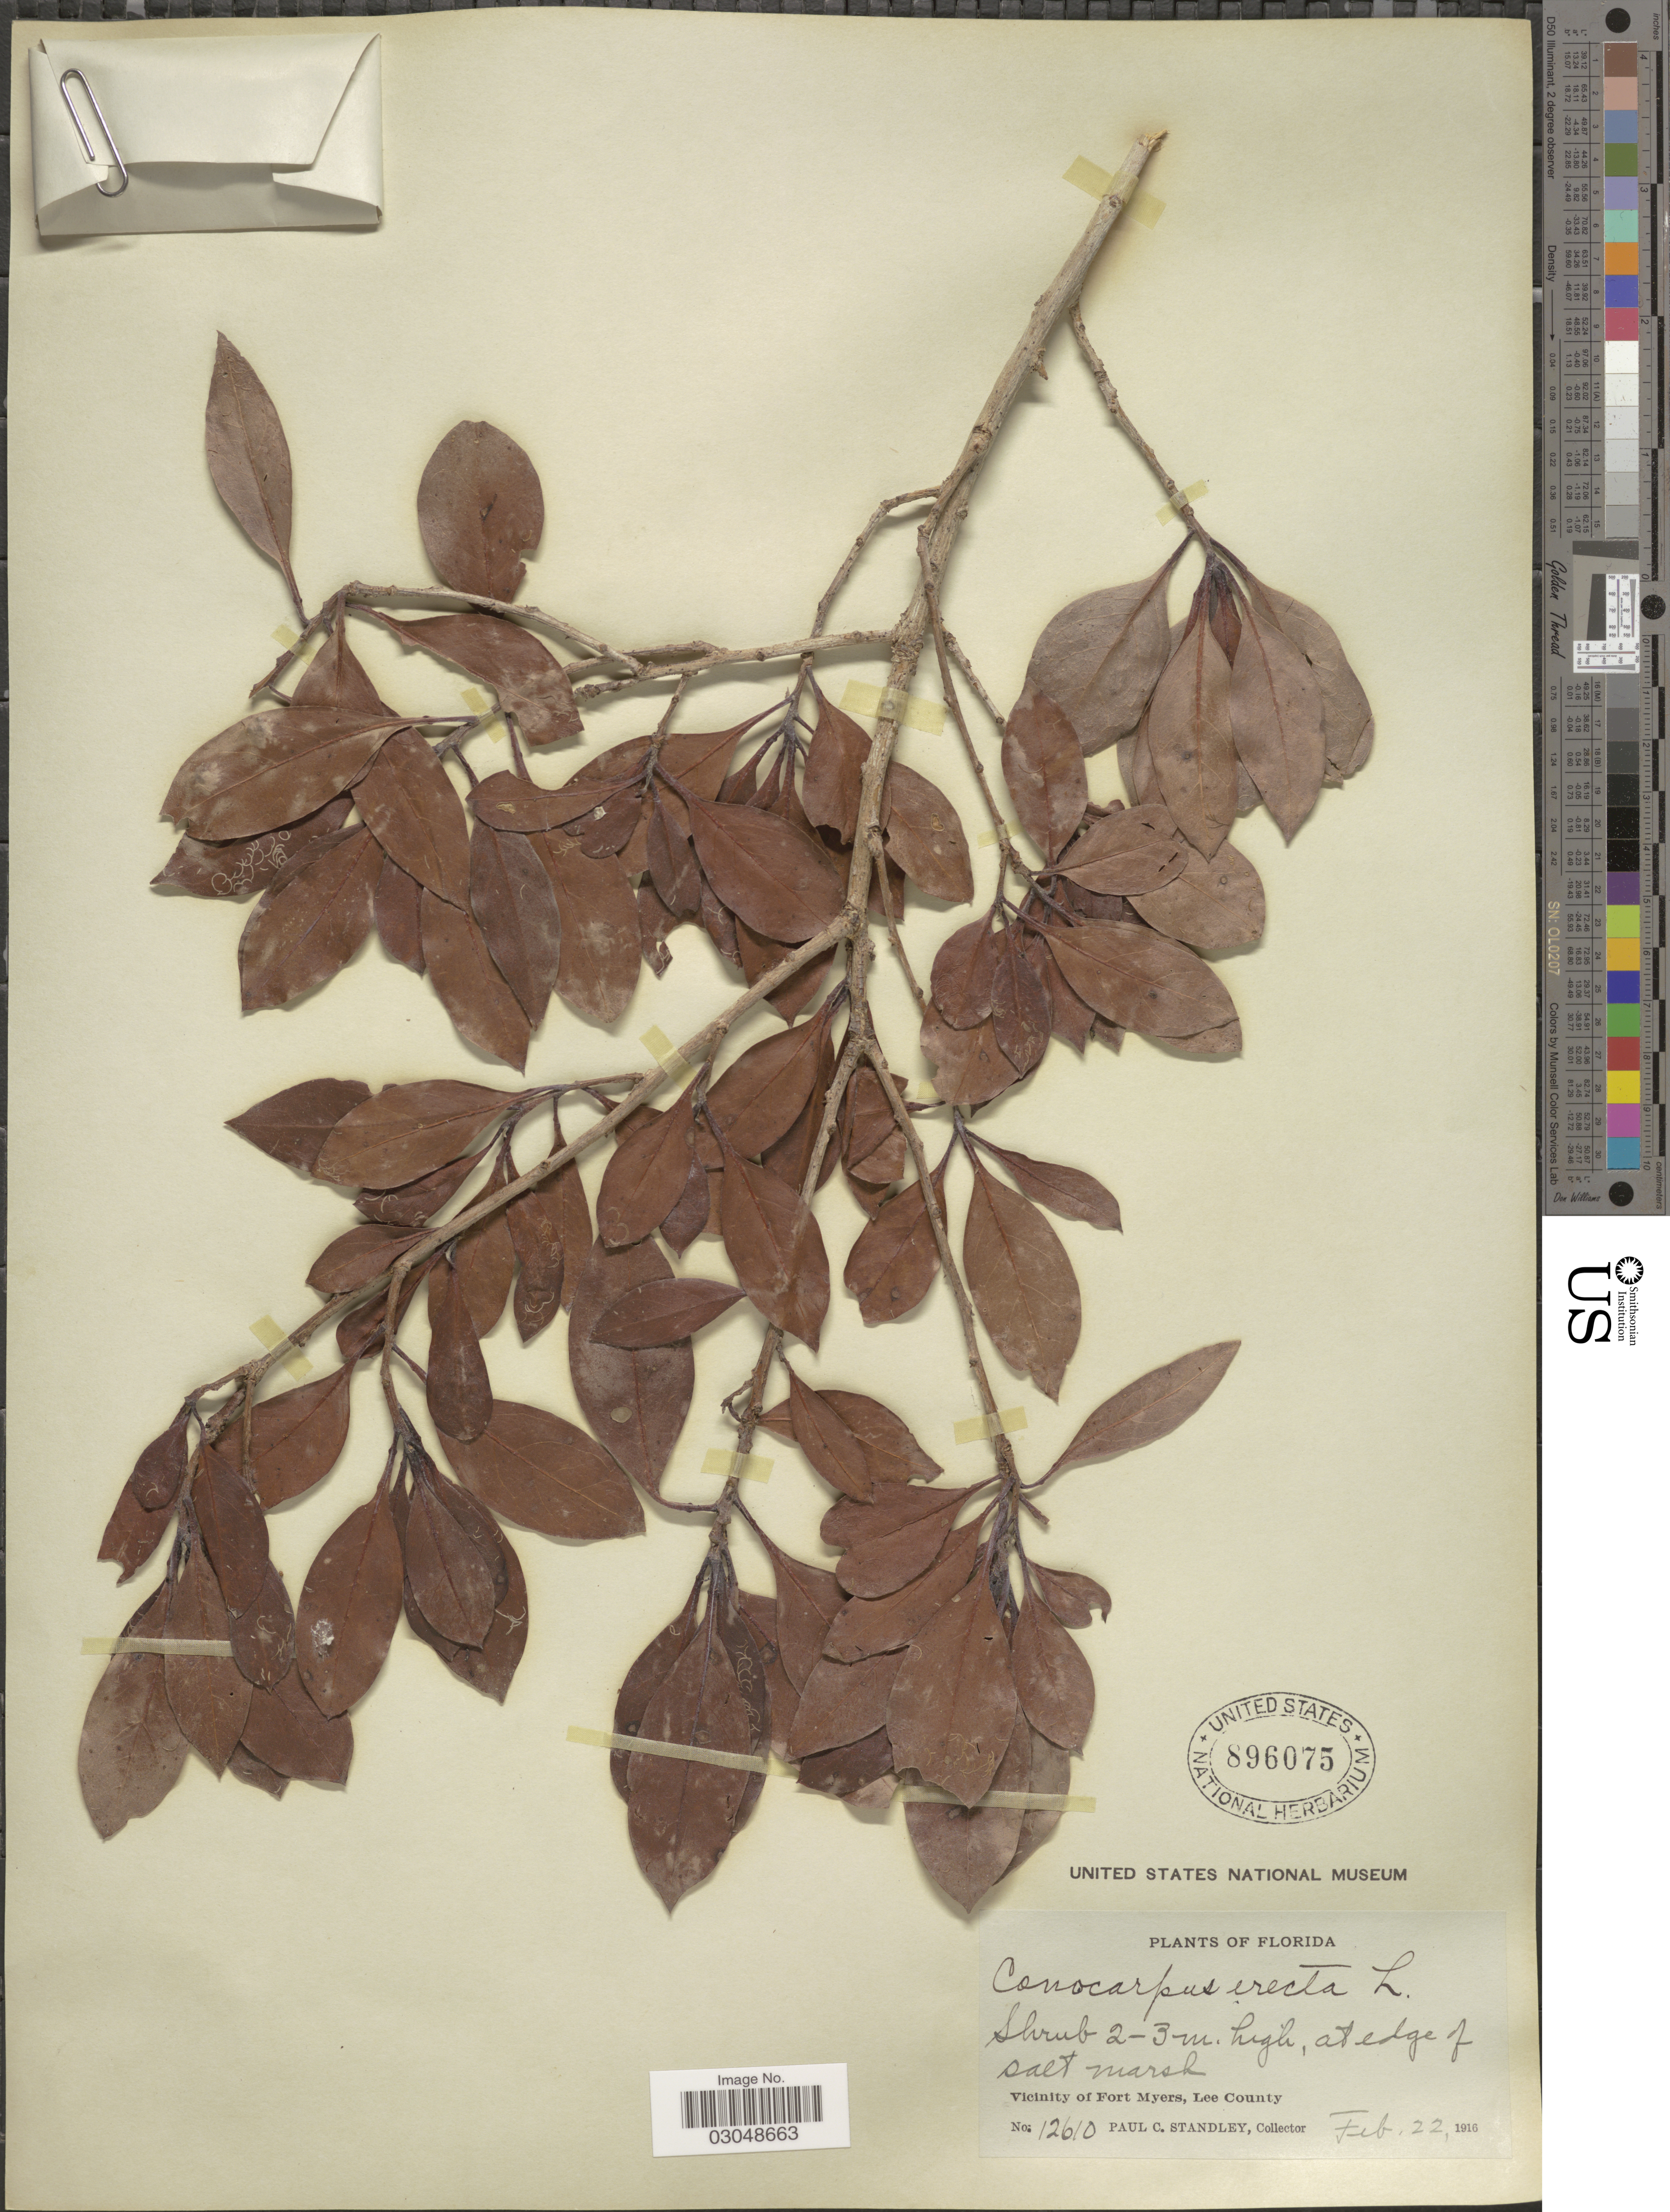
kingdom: Plantae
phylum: Tracheophyta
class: Magnoliopsida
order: Myrtales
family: Combretaceae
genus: Conocarpus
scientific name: Conocarpus erectus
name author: L.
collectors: P. C. Standley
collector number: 12610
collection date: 1916-02-22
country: United States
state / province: Florida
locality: Vicinity of Fort Myers, Lee County.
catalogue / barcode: US 896075